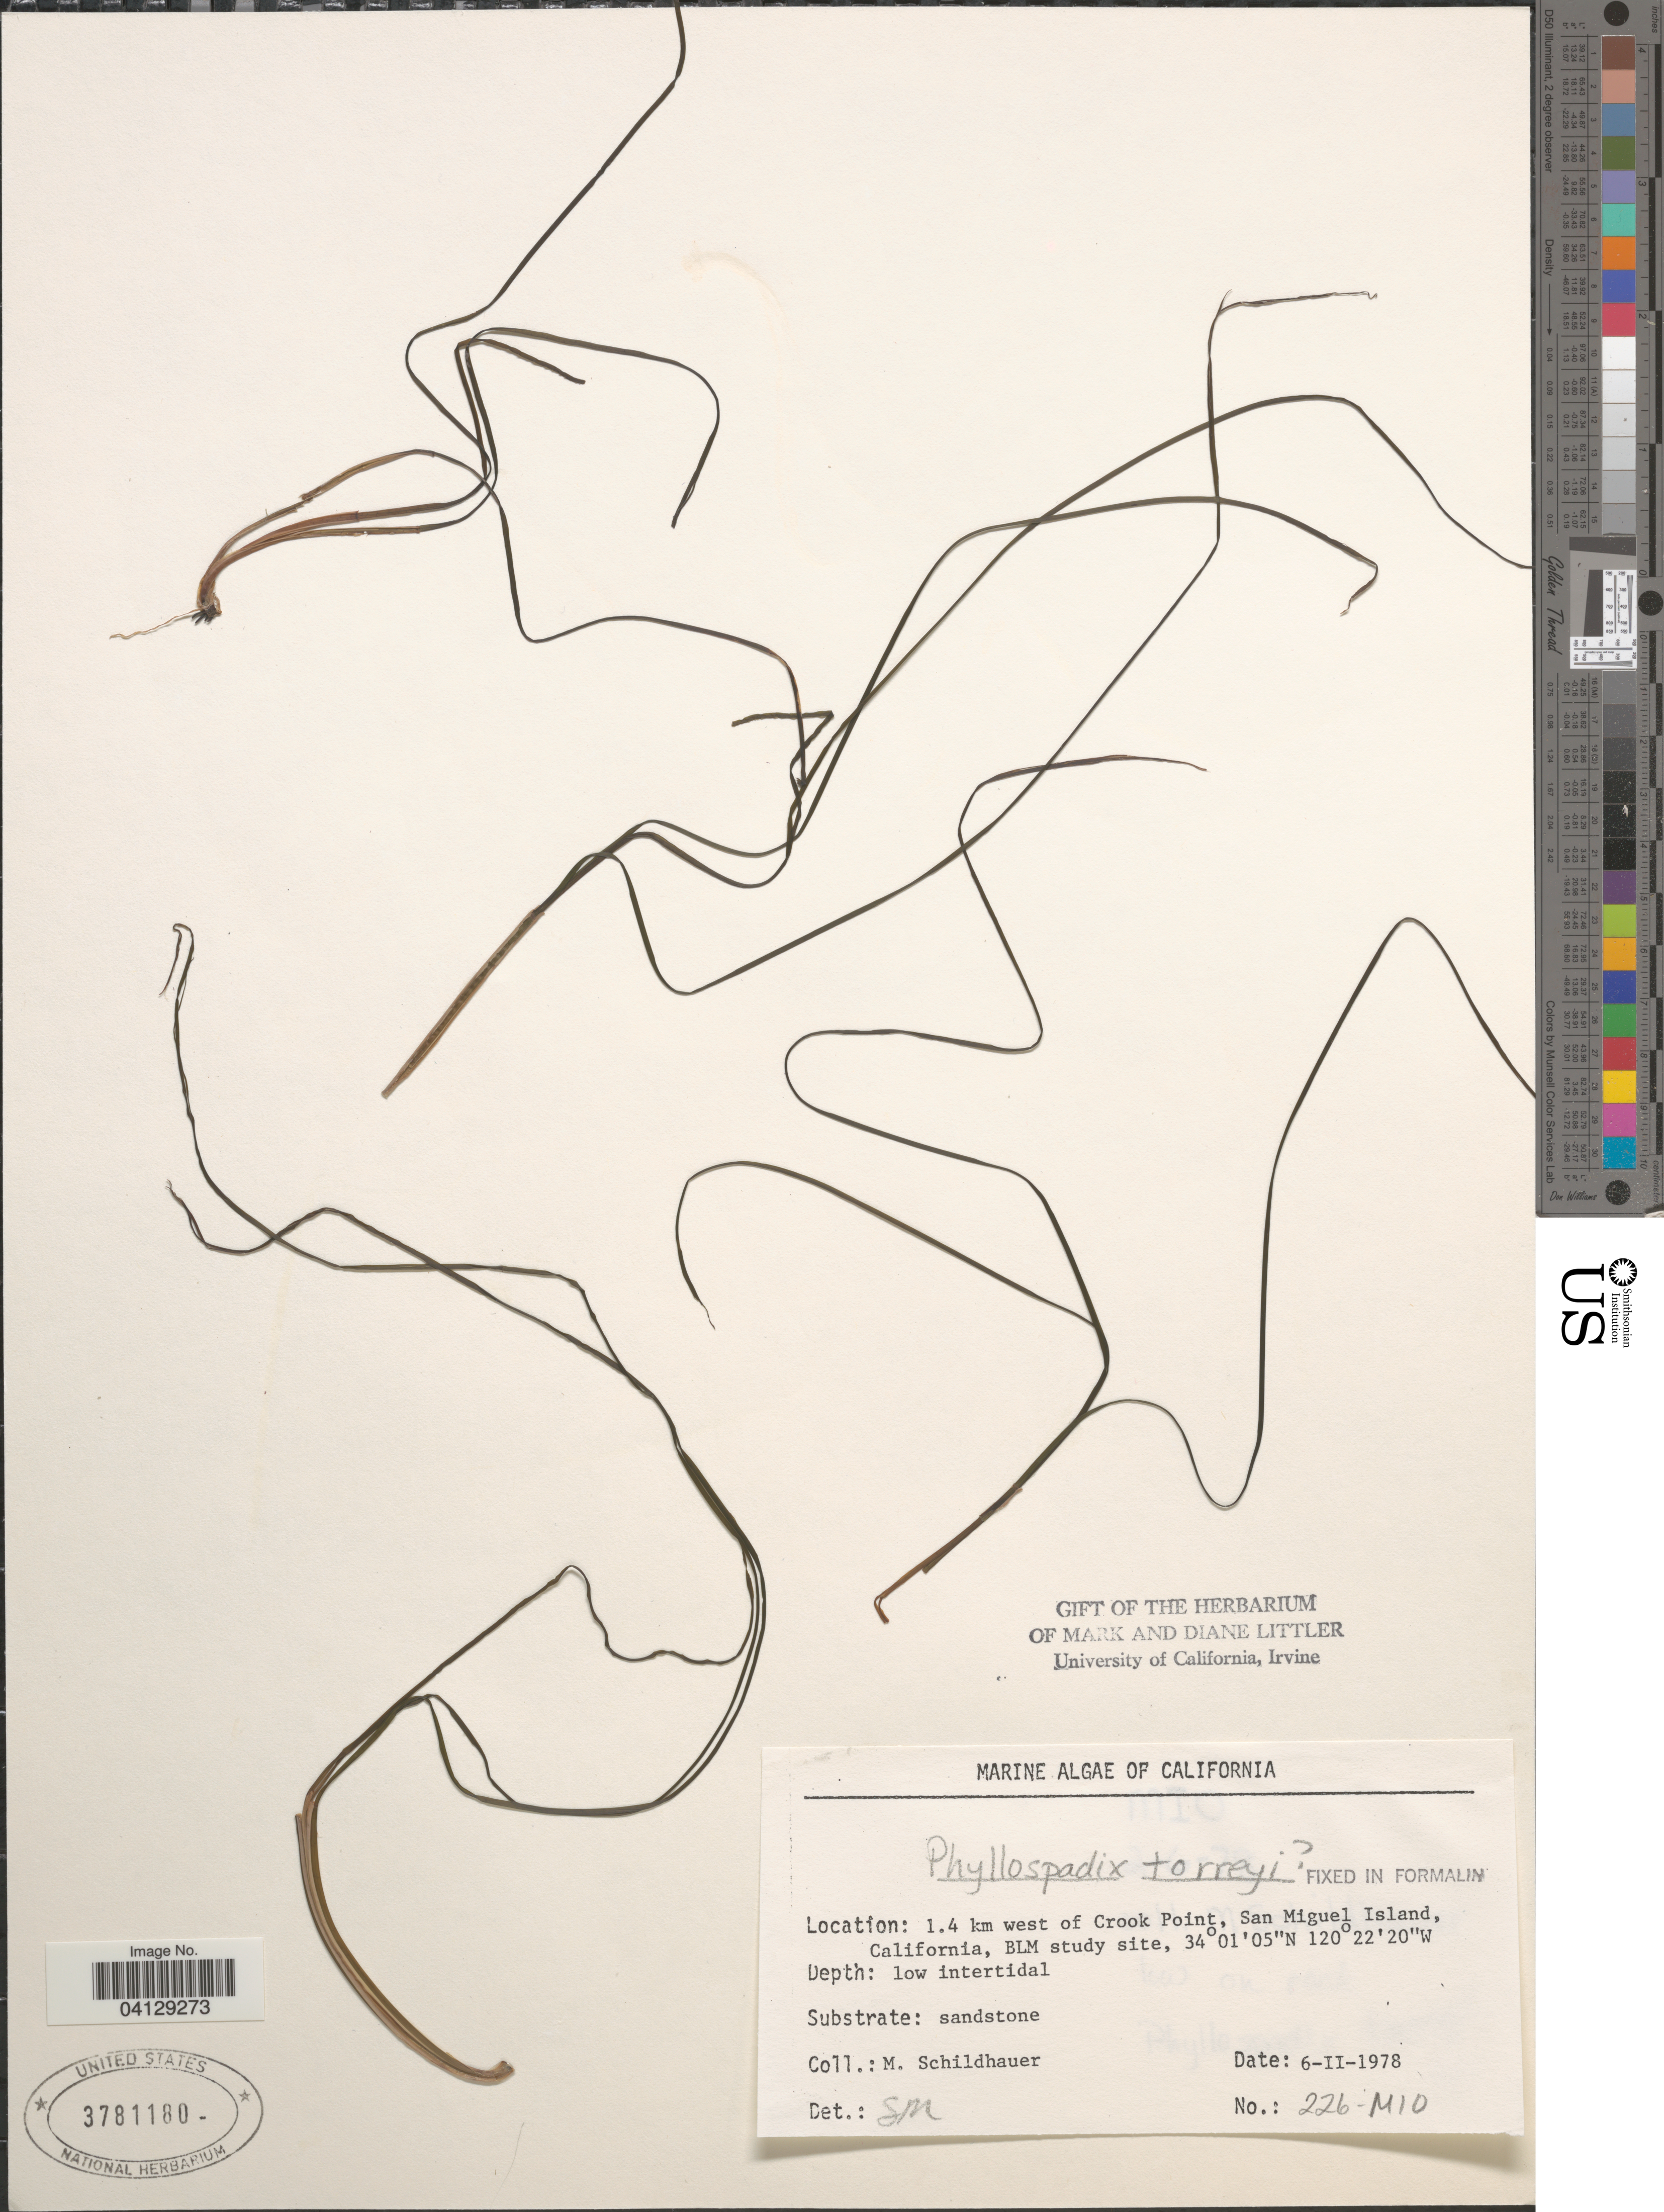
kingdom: Plantae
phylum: Tracheophyta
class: Liliopsida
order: Alismatales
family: Zosteraceae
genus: Phyllospadix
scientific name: Phyllospadix torreyi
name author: S. Watson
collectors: M. Schildhauer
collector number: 226-MID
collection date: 1978-02-06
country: United States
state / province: California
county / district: Santa Barbara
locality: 1.4 km west of Crook Point, San Miguel Island, BLM study site.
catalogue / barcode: US 3781180